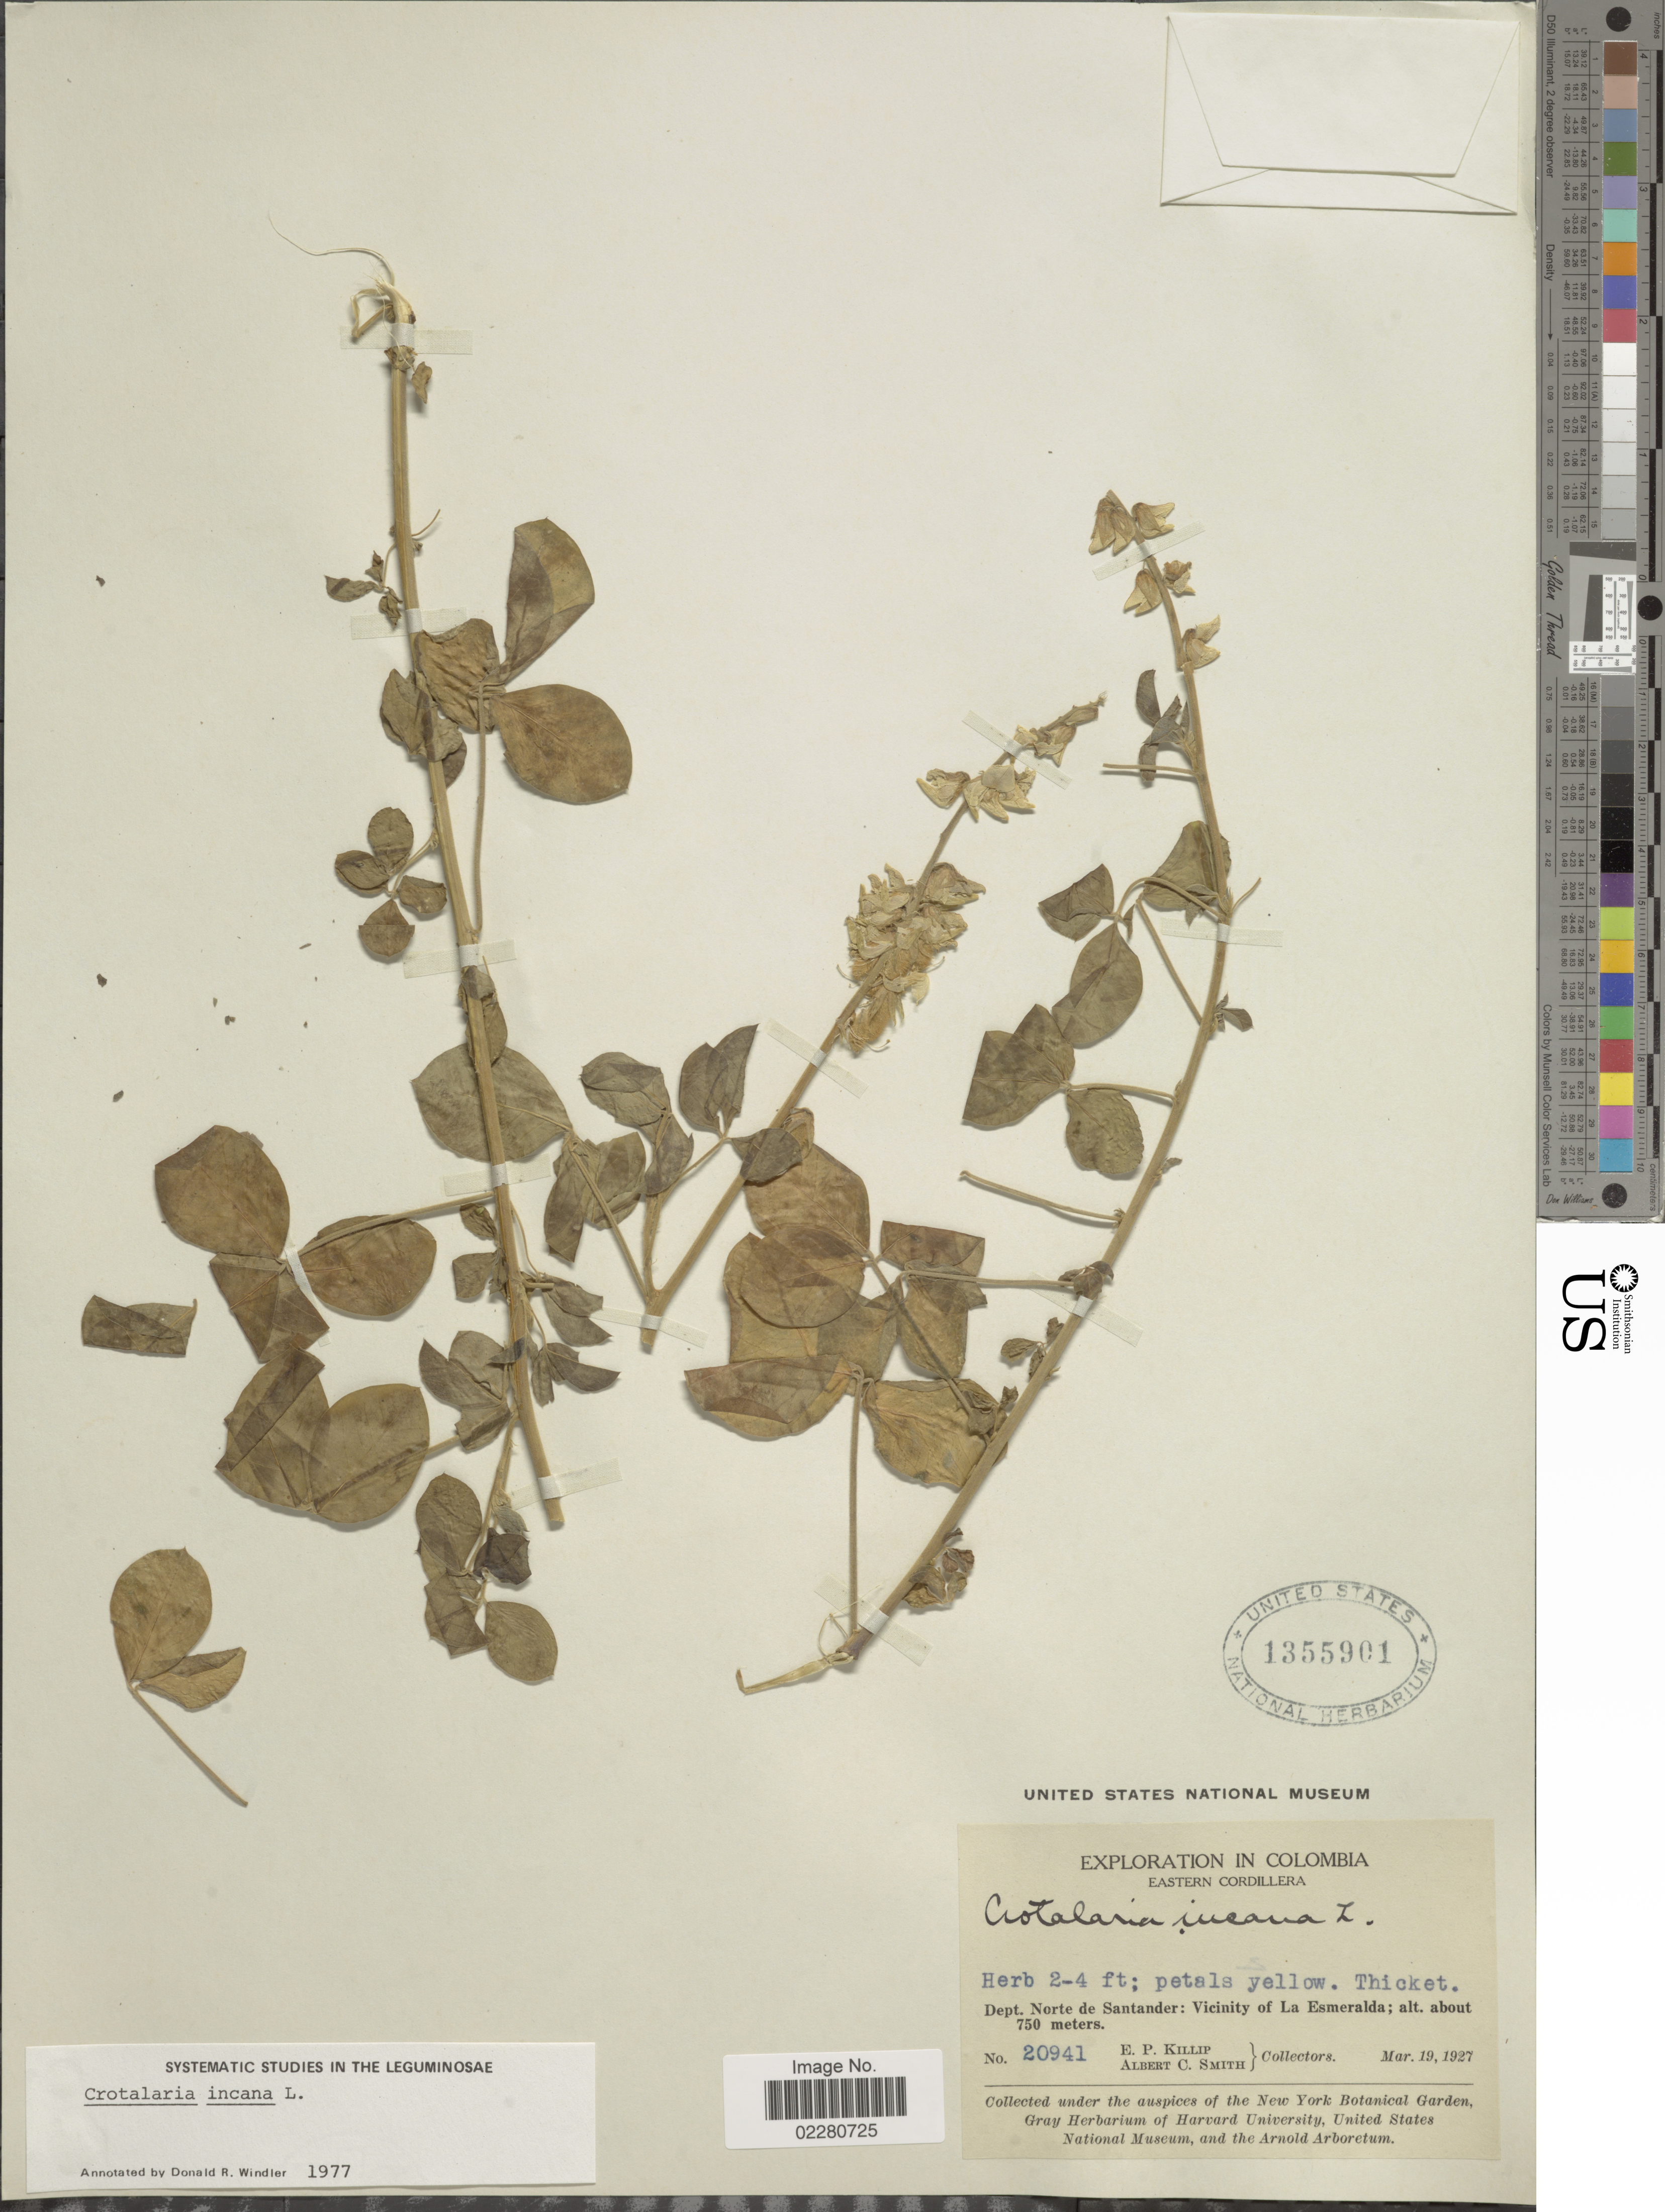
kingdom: Plantae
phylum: Tracheophyta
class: Magnoliopsida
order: Fabales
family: Fabaceae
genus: Crotalaria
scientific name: Crotalaria incana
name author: L.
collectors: E. P. Killip & A. C. Smith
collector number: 20941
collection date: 1927-03-19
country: Colombia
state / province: Norte de Santander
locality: Eastern Cordillera. Dept. Norte de Santander: Vicinity of La Esmeralda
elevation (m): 750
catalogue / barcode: US 1355901